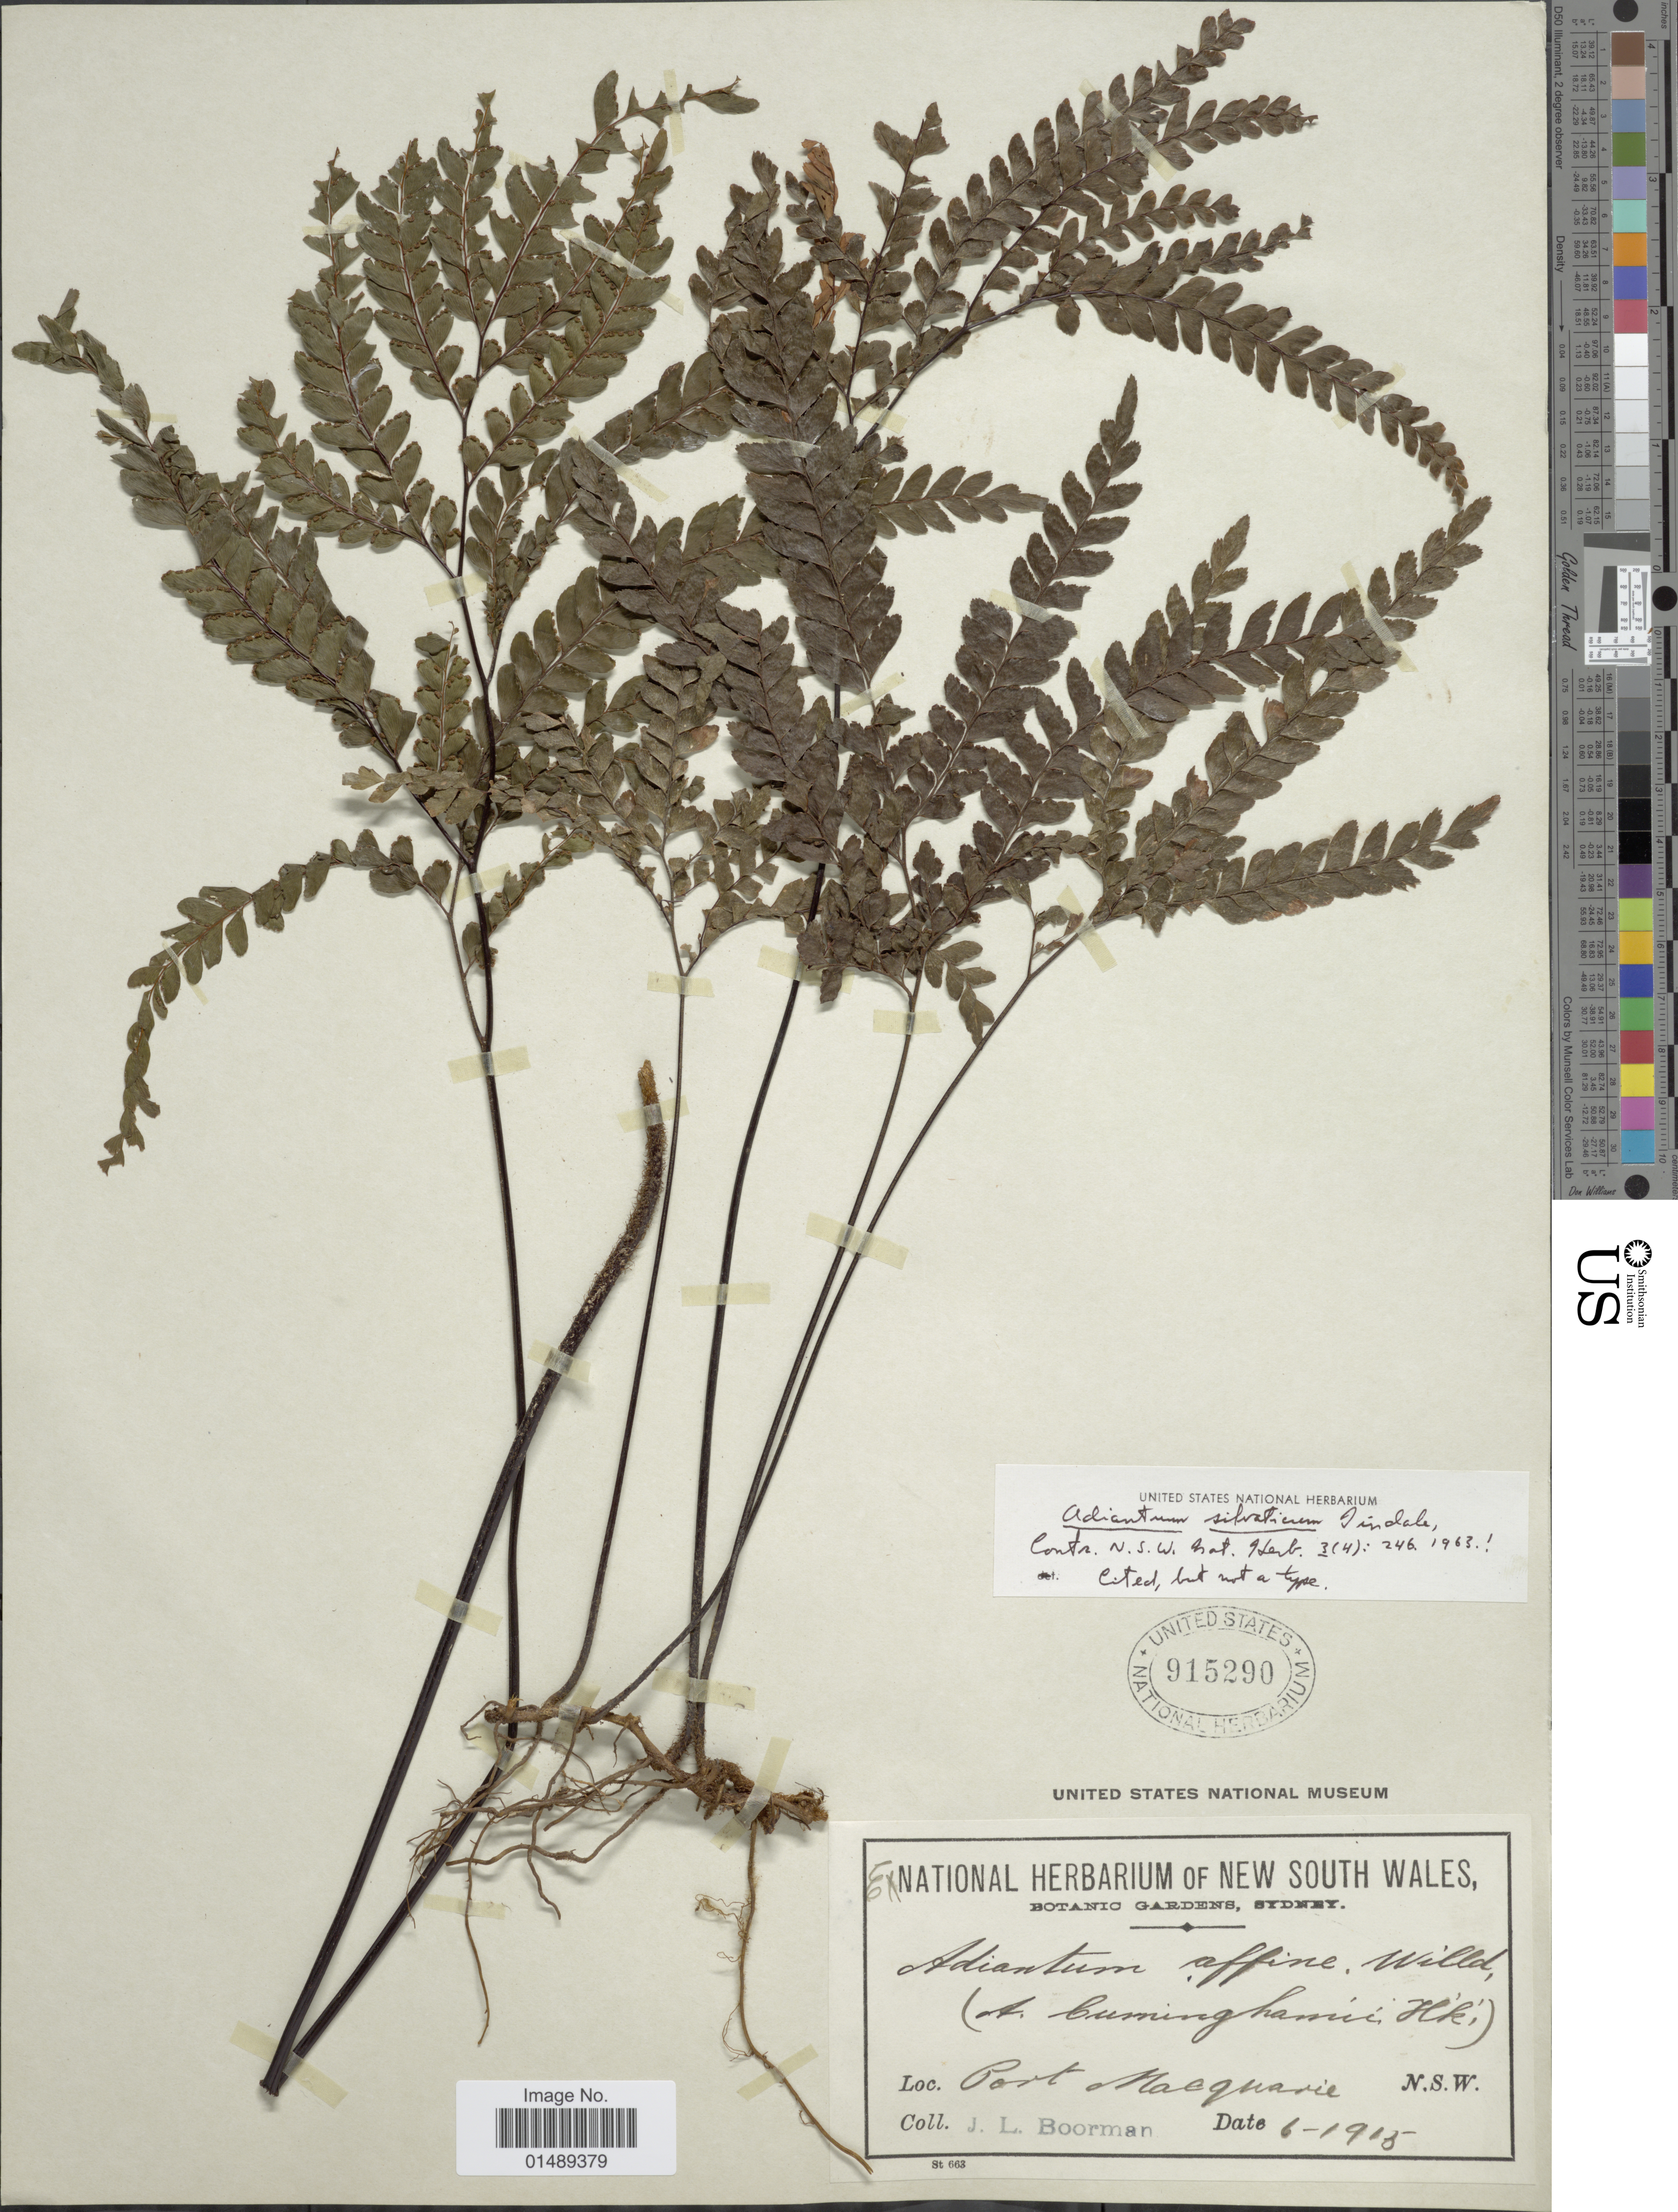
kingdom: Plantae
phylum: Tracheophyta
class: Polypodiopsida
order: Polypodiales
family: Pteridaceae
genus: Adiantum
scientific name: Adiantum sp.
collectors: J. Boorman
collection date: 1915-06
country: Australia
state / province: New South Wales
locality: Port Macquarie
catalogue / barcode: US 915290